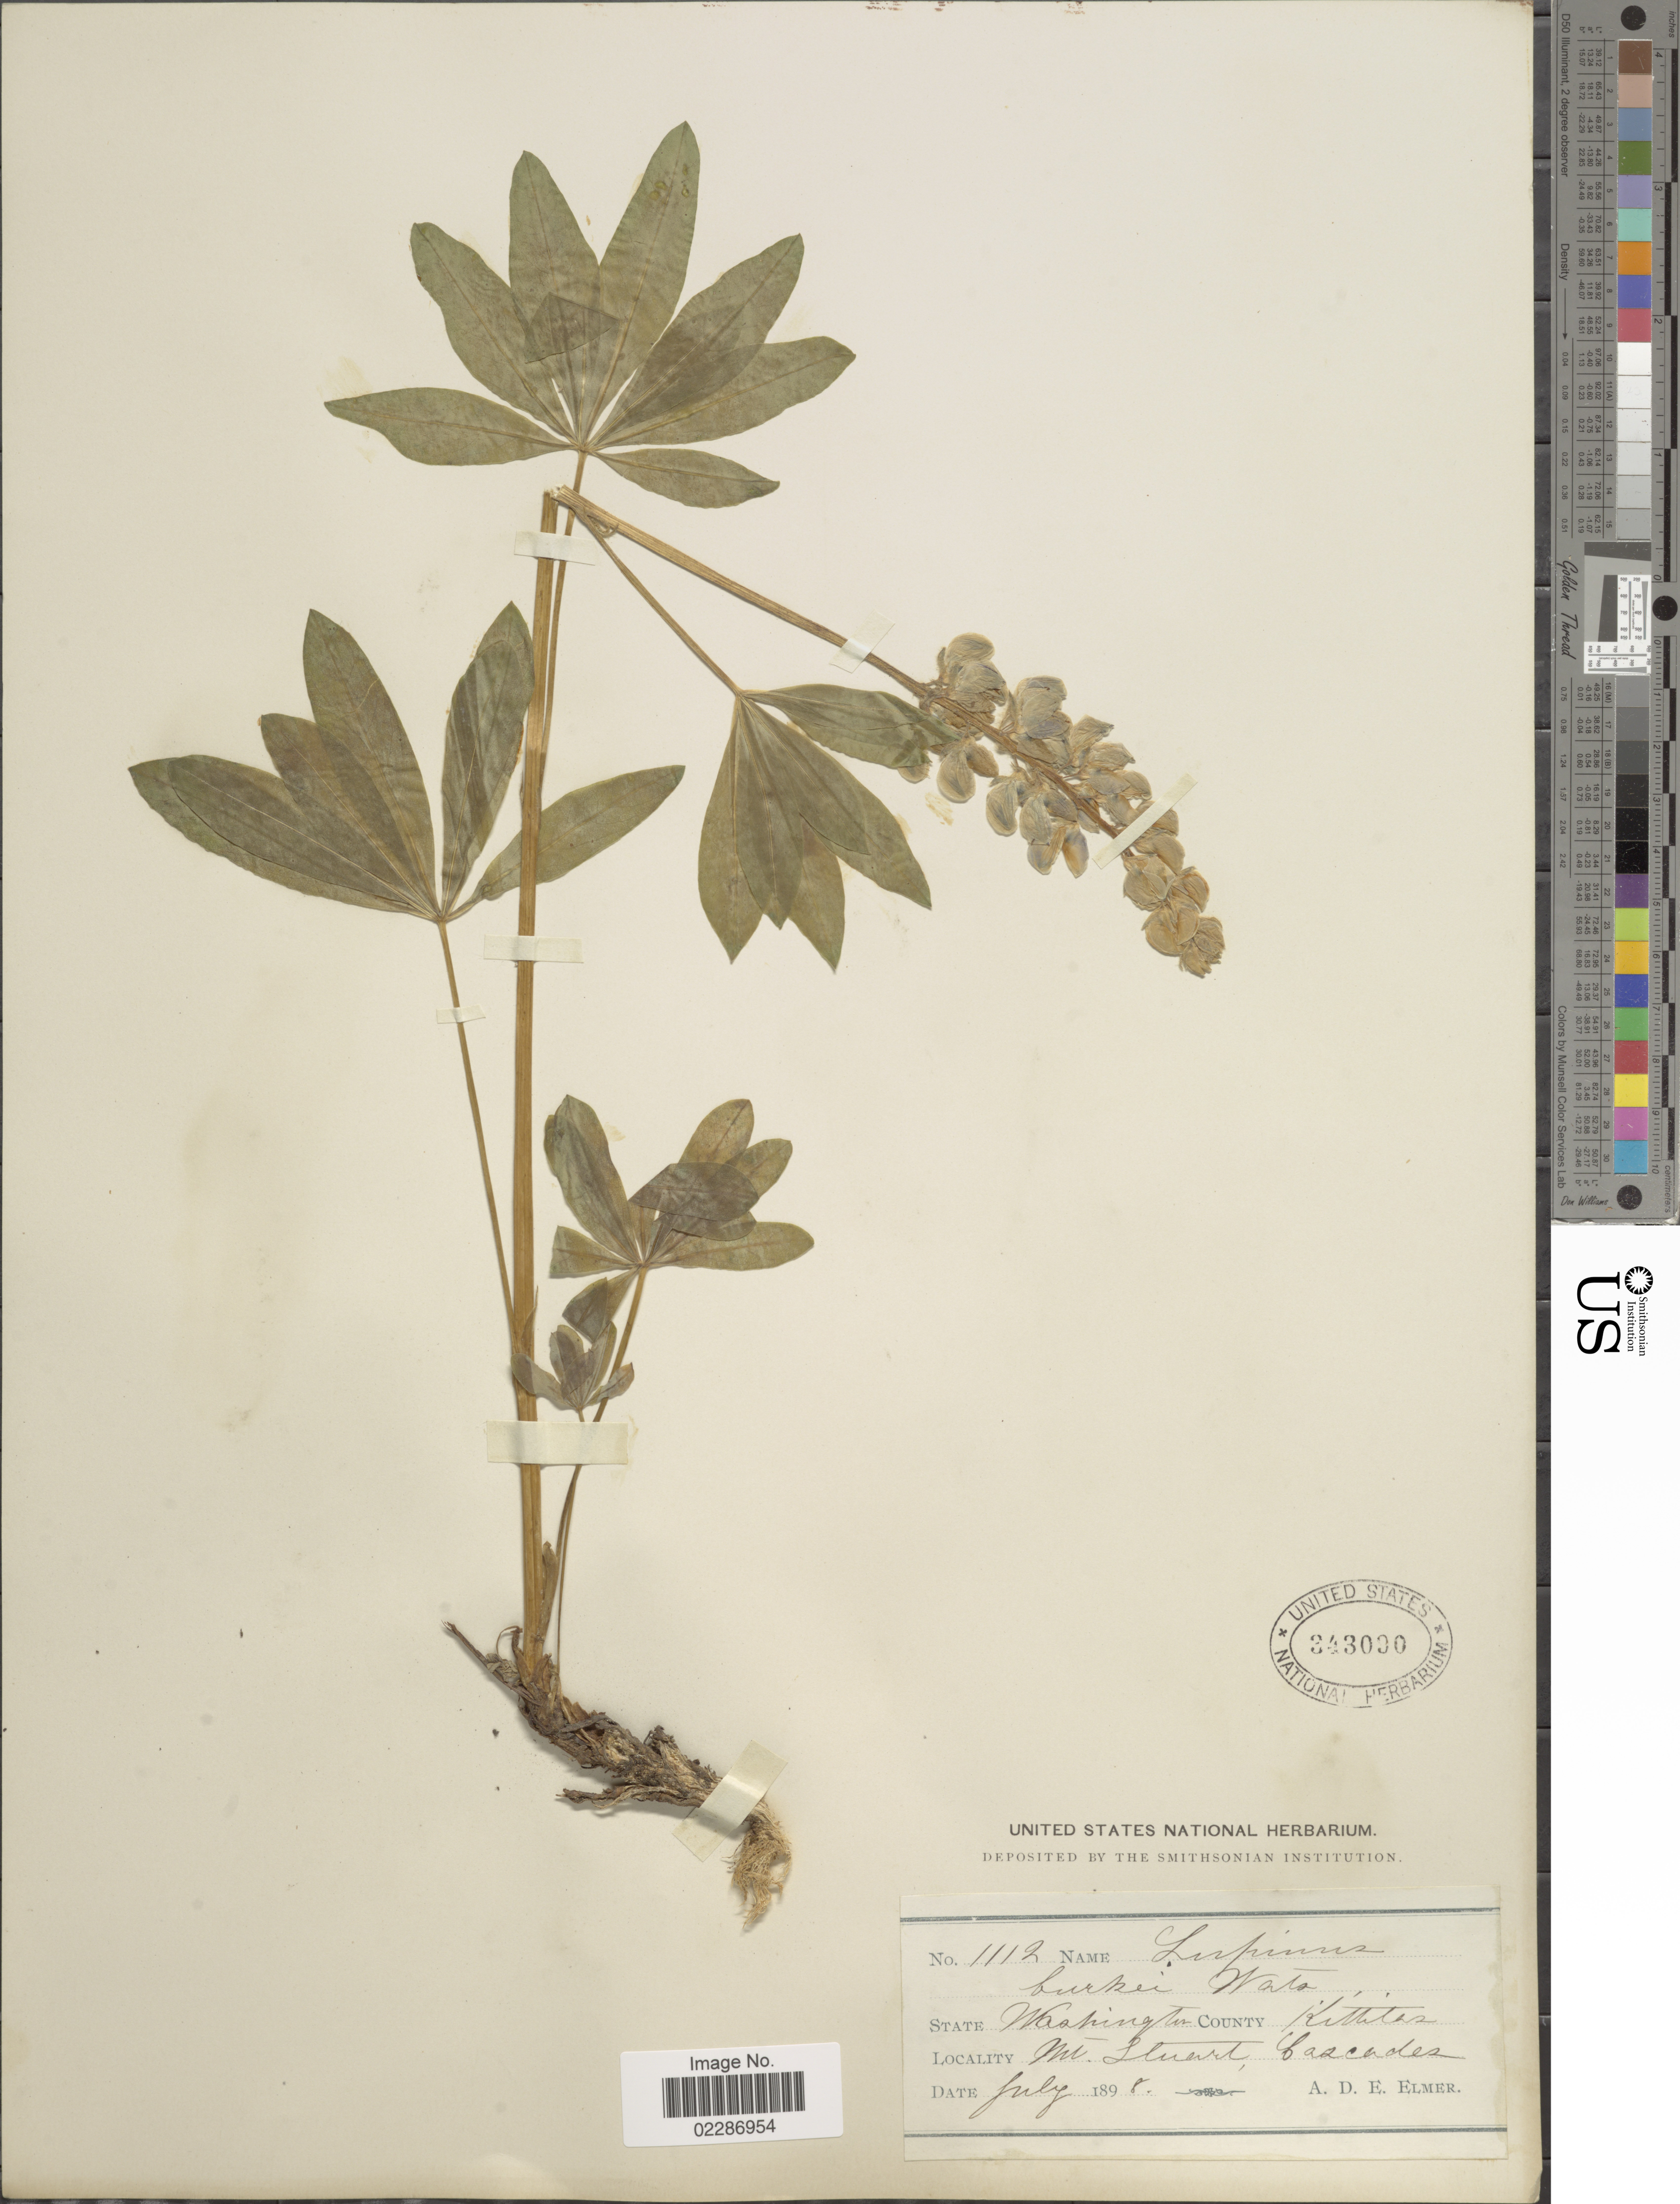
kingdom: Plantae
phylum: Tracheophyta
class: Magnoliopsida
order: Fabales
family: Fabaceae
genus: Lupinus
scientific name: Lupinus burkei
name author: S. Watson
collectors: A. D. E. Elmer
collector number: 1112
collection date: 1898-07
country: United States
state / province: Washington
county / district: Kittitas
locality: County Kittitas, Mt. Stuart, Cascades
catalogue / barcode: US 343090